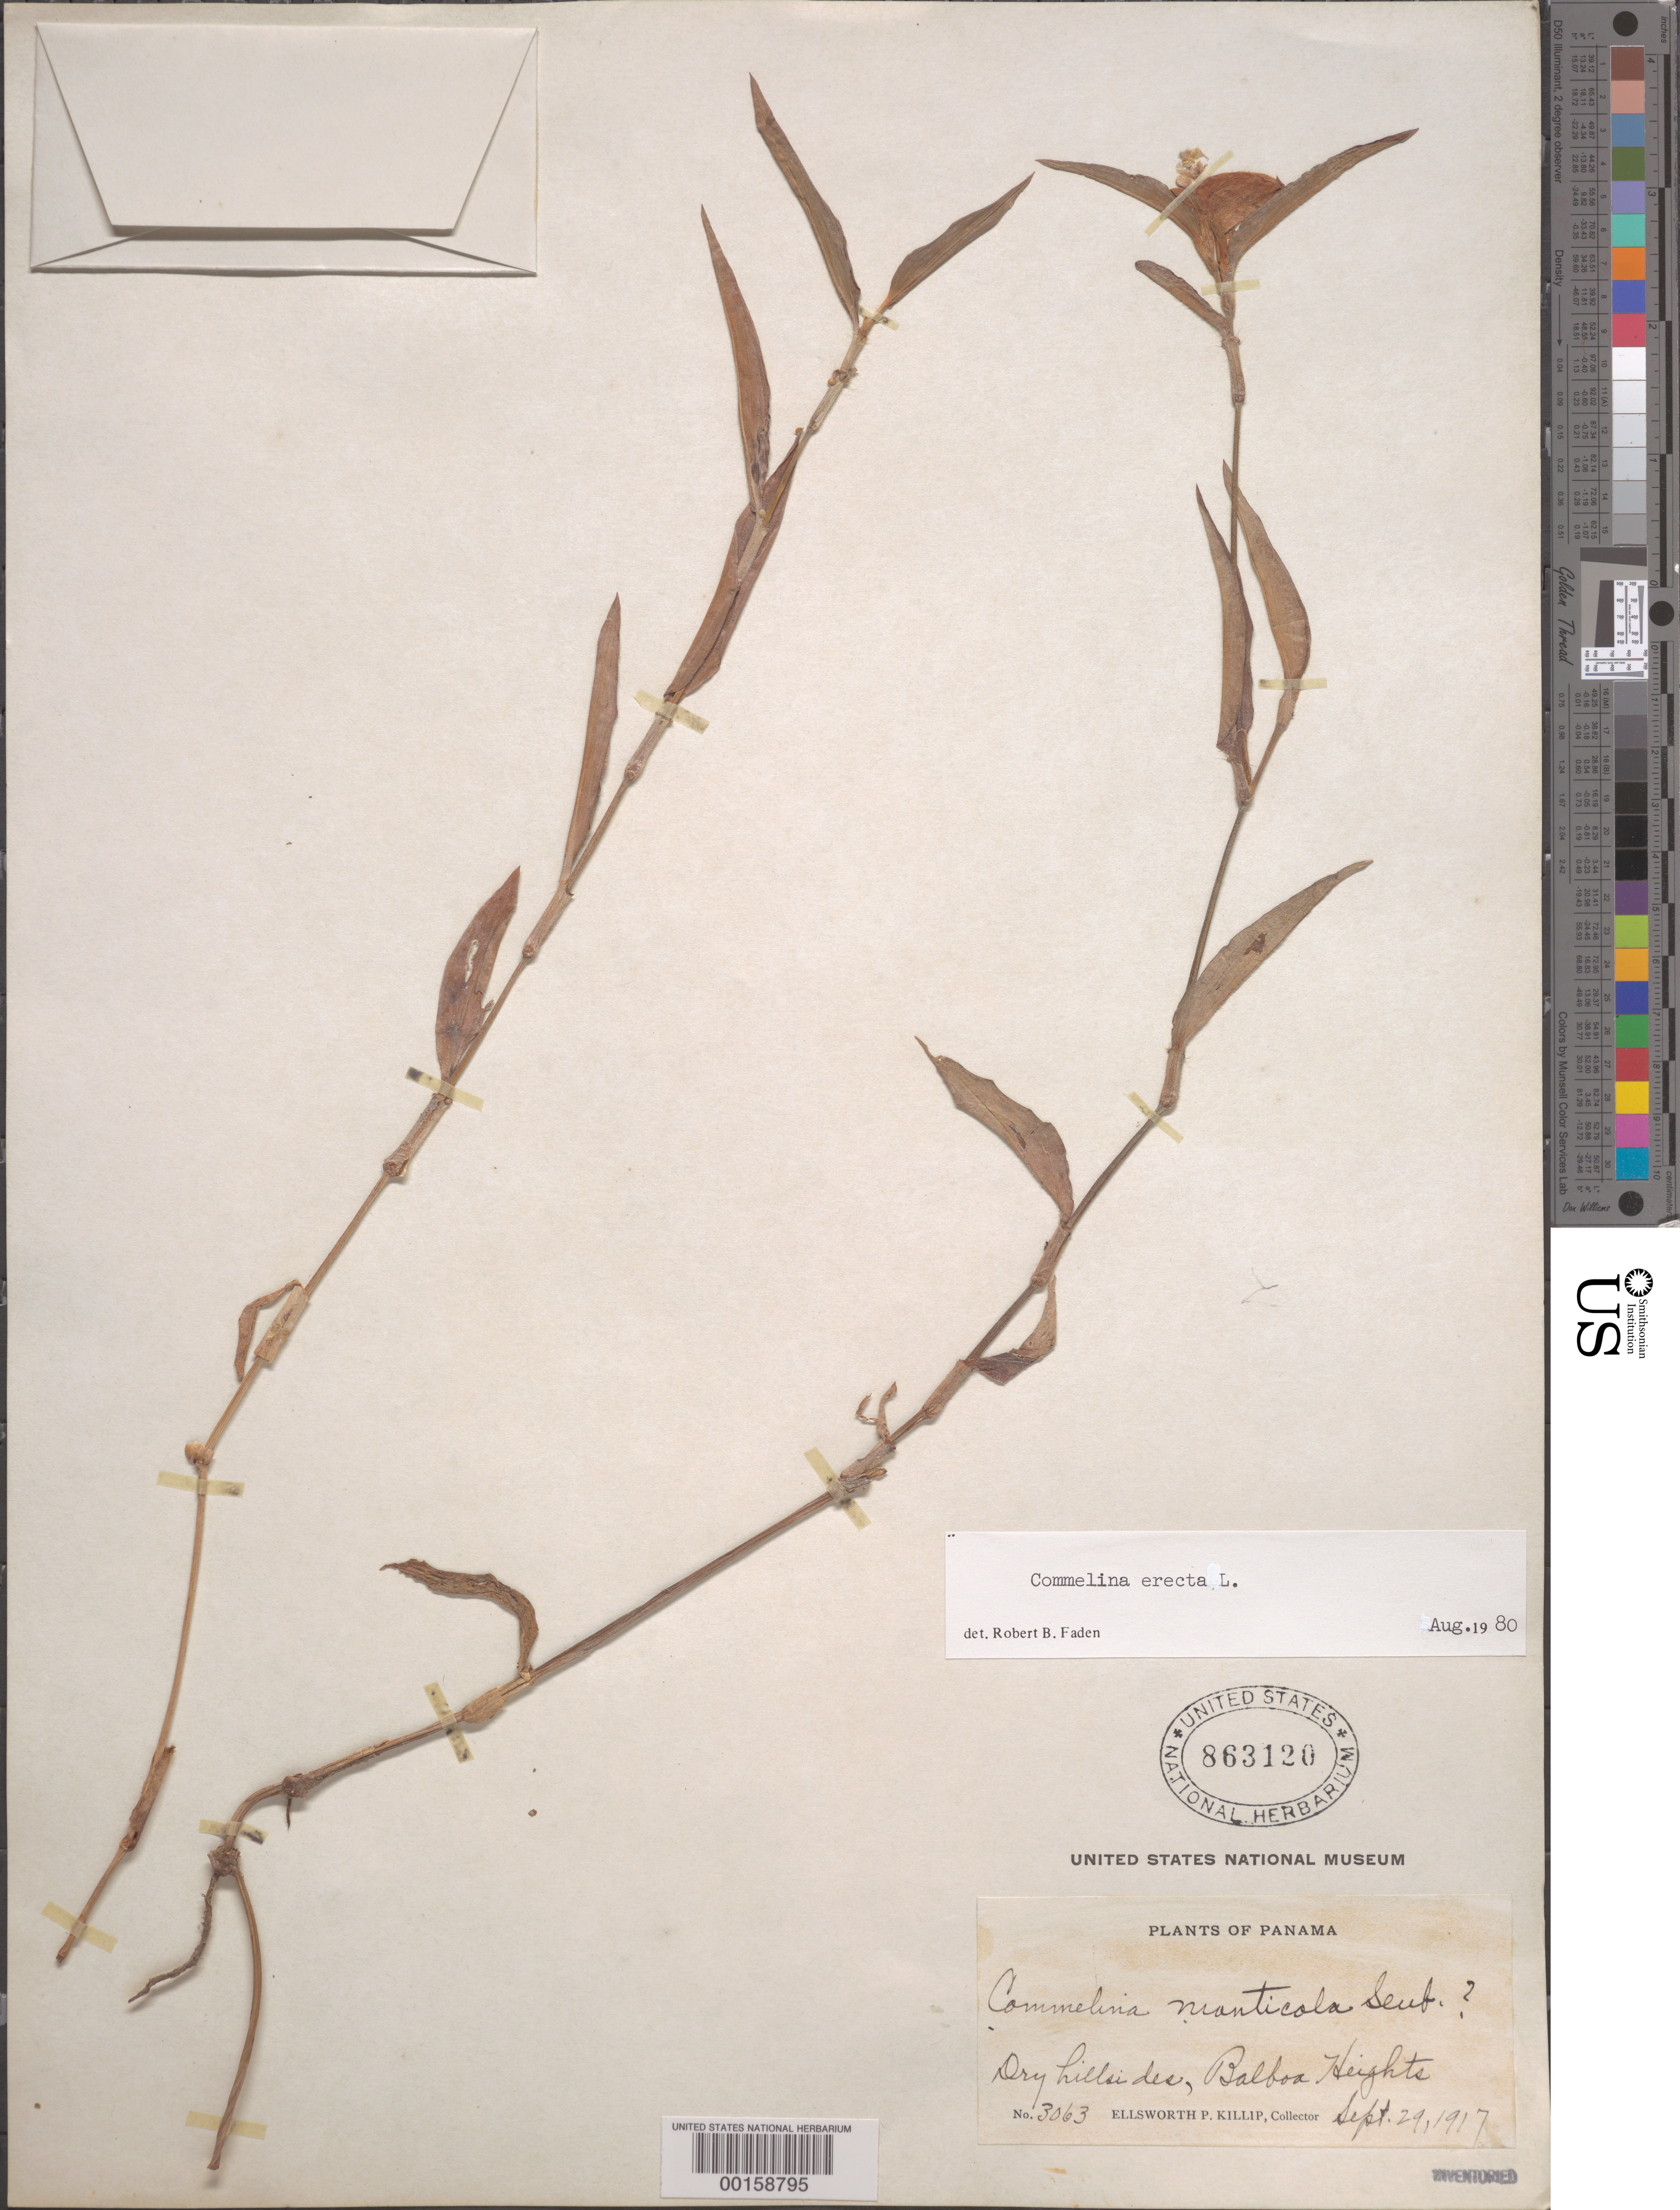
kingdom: Plantae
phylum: Tracheophyta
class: Liliopsida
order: Commelinales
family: Commelinaceae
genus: Commelina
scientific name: Commelina erecta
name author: L.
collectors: E. P. Killip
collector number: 3063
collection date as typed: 29 Sep 1917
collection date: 1917-09-29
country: Panama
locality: Balboa Heights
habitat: Dry hillsides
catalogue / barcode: US 863120